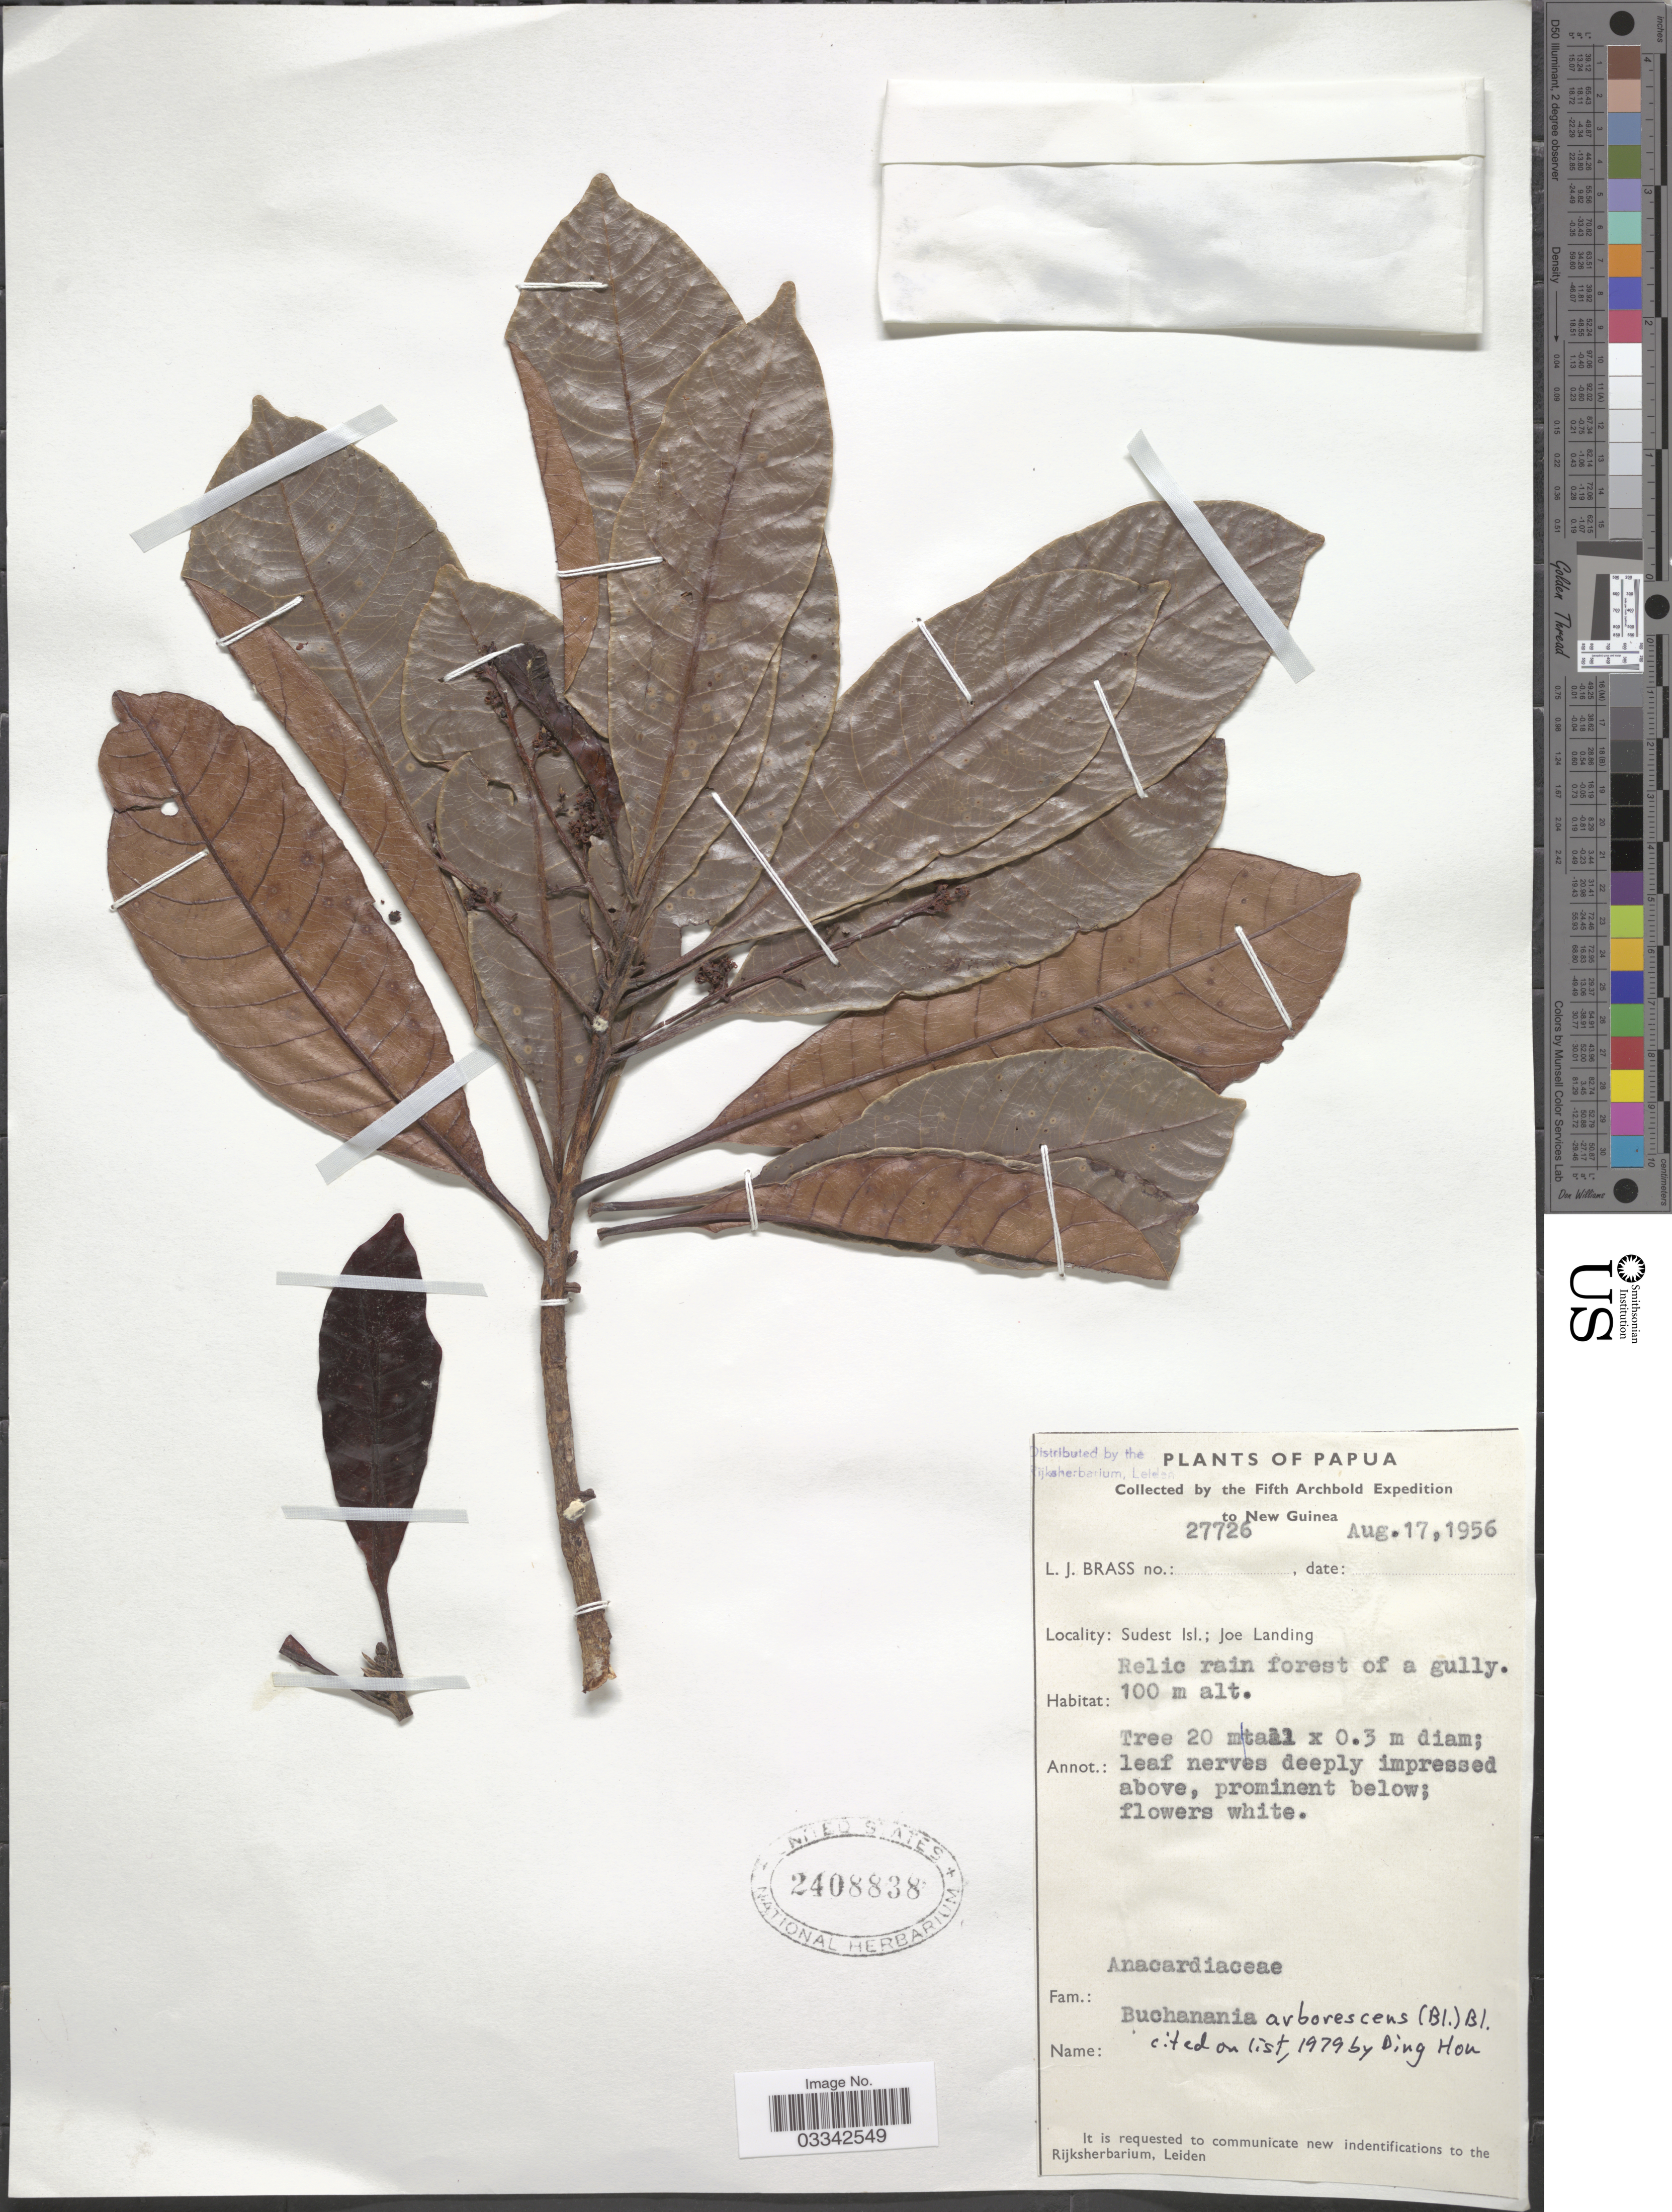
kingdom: Plantae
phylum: Tracheophyta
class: Magnoliopsida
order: Sapindales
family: Anacardiaceae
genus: Buchanania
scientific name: Buchanania arborescens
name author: (Blume) Blume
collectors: L. J. Brass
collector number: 27726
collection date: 1956-08-17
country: Papua New Guinea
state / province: Milne Bay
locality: New Guinea. Sudest Isl.; Joe Landing. Relic rain forest of a gully.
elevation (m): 100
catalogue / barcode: US 2408838